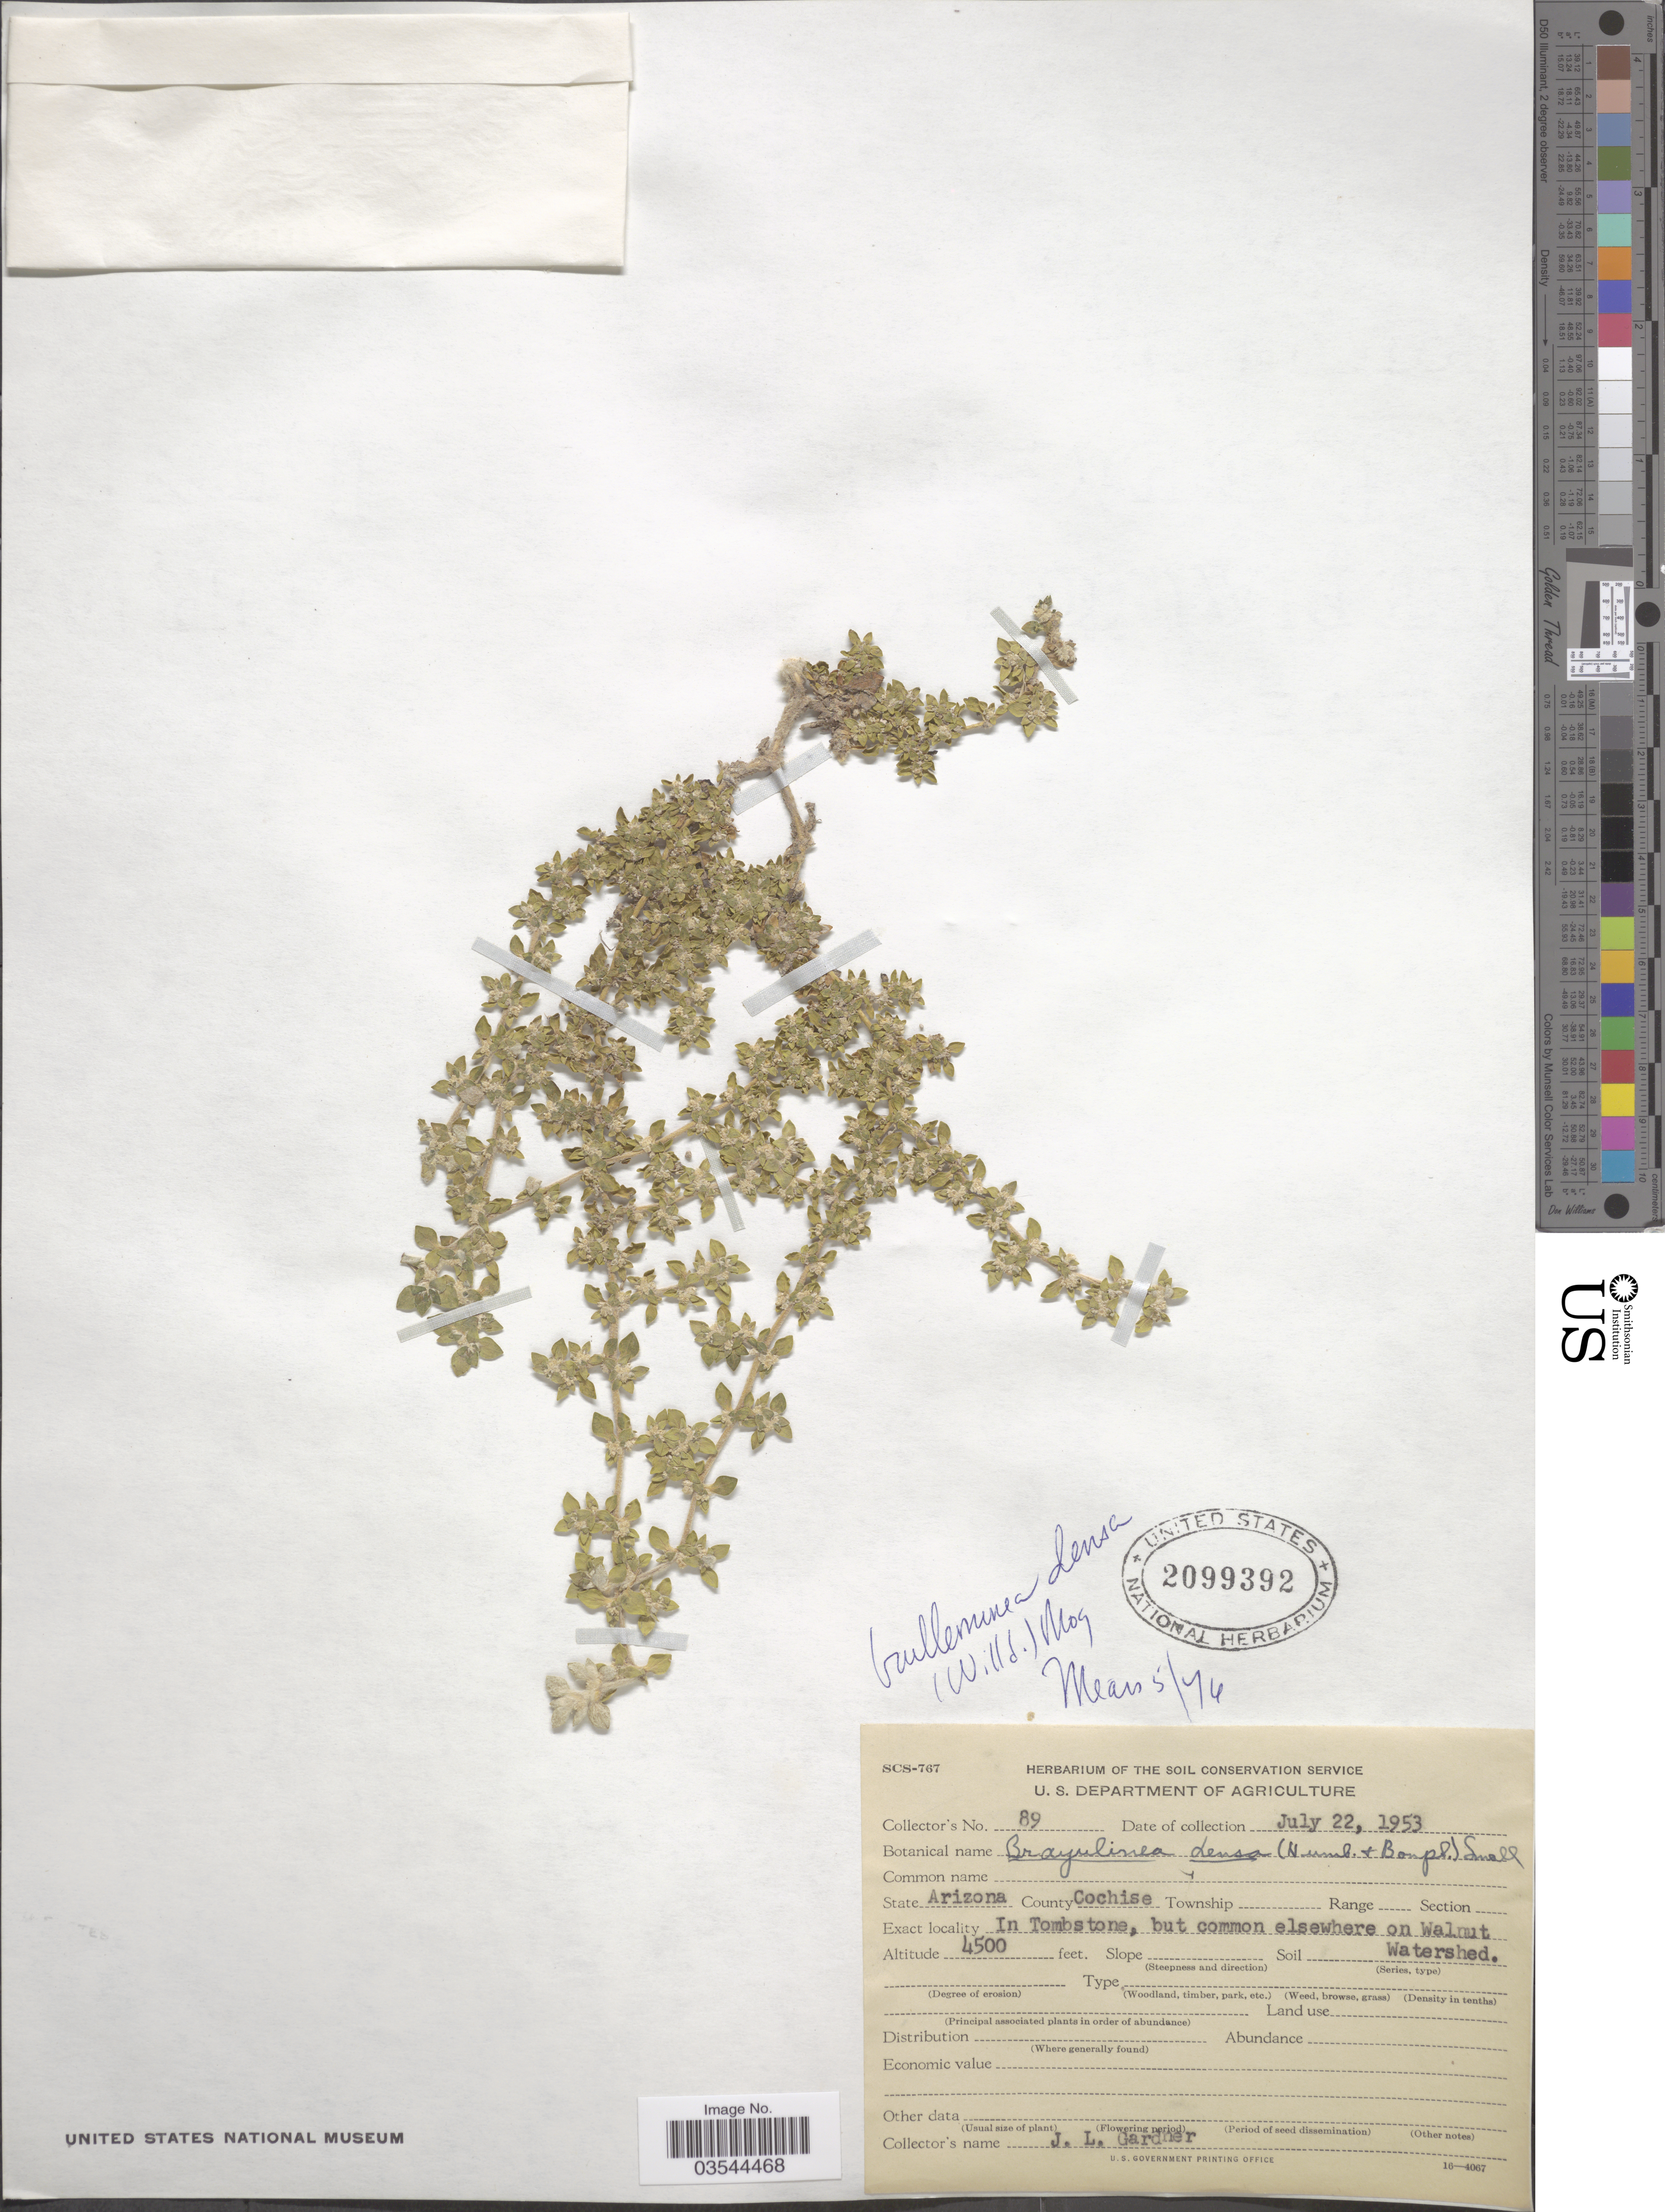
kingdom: Plantae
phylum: Tracheophyta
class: Magnoliopsida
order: Caryophyllales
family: Amaranthaceae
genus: Guilleminea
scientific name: Guilleminea densa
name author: (Humb. & Bonpl. ex Schult.) Moq.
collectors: J. L. Gardner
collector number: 89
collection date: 1953-07-22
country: United States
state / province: Arizona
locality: County Cochise. In Tombstone, on Walnut Watershed.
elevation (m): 1372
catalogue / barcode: US 2099392